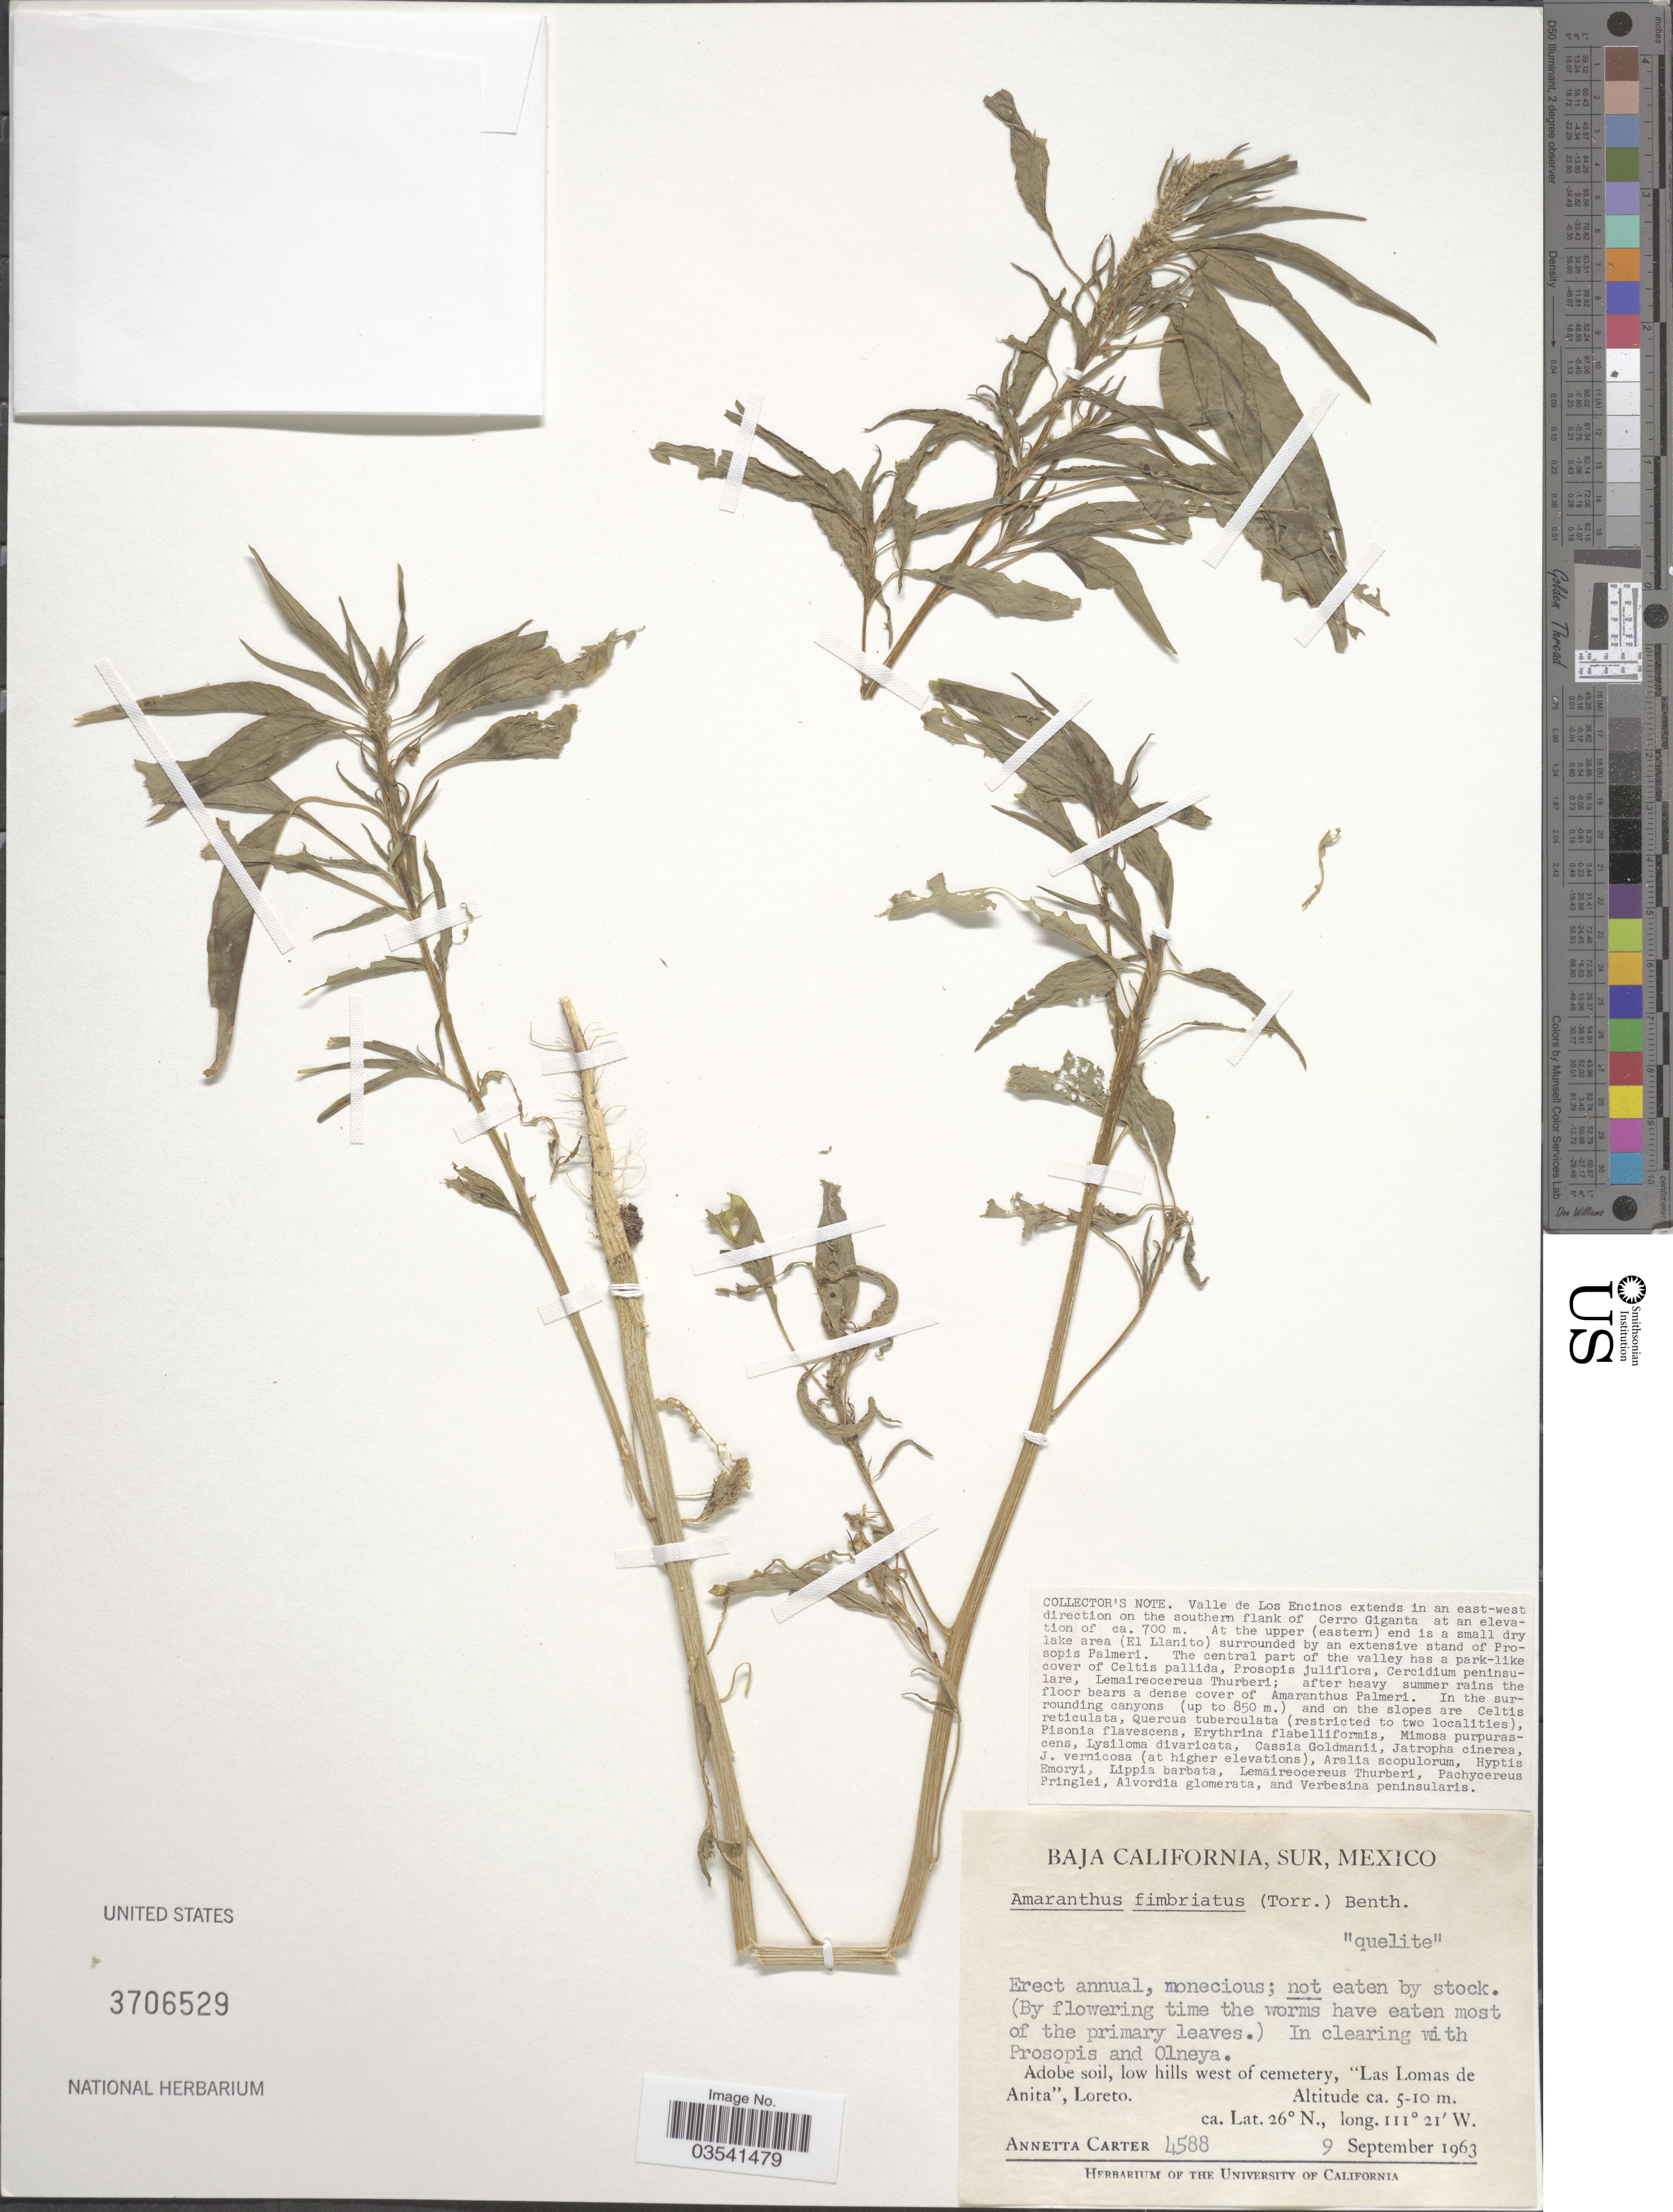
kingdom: Plantae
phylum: Tracheophyta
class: Magnoliopsida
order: Caryophyllales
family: Amaranthaceae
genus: Amaranthus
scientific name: Amaranthus fimbriatus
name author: (Torr.) Benth. ex S. Watson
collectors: A. Carter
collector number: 4588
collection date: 1963-09-09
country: Mexico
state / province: Baja California Sur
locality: Low hills west of cemetery, "Las Lomas de Anita", Loreto.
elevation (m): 5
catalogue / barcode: US 3706529